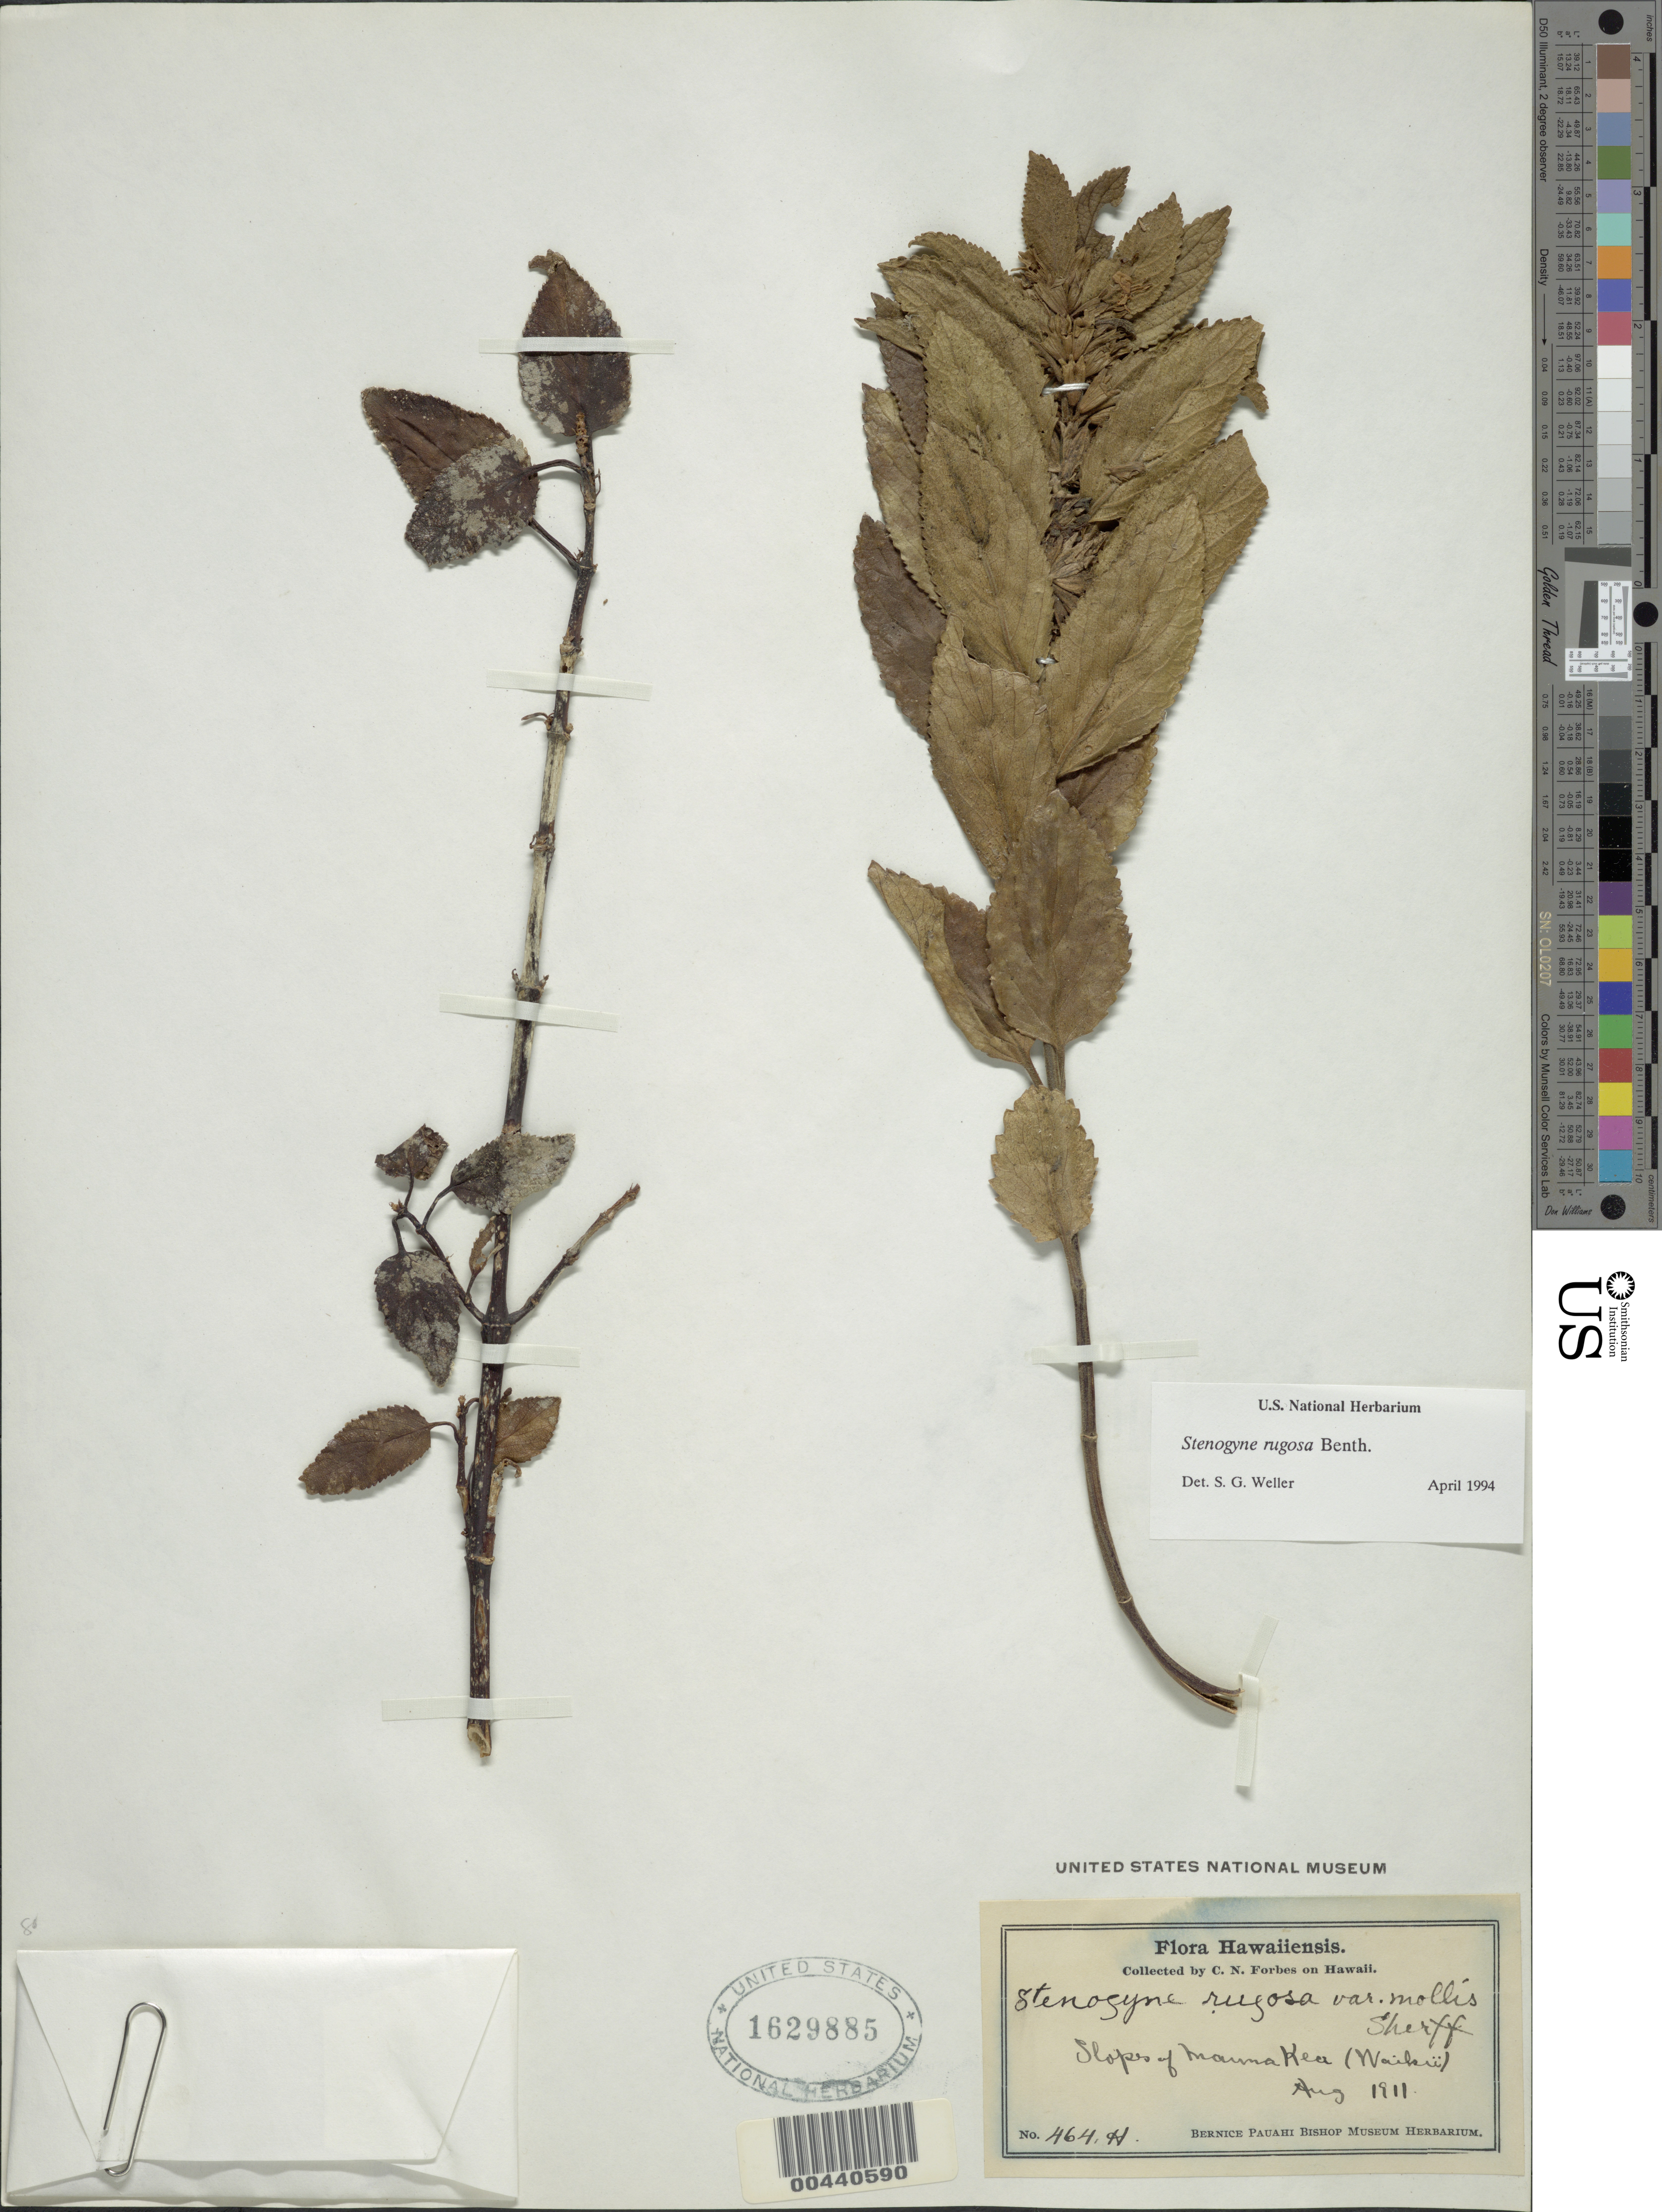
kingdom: Plantae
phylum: Tracheophyta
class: Magnoliopsida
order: Lamiales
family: Lamiaceae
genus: Stenogyne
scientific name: Stenogyne rugosa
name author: Benth.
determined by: Weller, Stephen G., (UNITED STATES)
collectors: C. N. Forbes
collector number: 464.H.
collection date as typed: Aug 1911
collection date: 1911-08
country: United States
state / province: Hawaii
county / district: Hawaii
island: Hawaii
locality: Slopes of Mauna Kea (Waikii)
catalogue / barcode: US 1629885